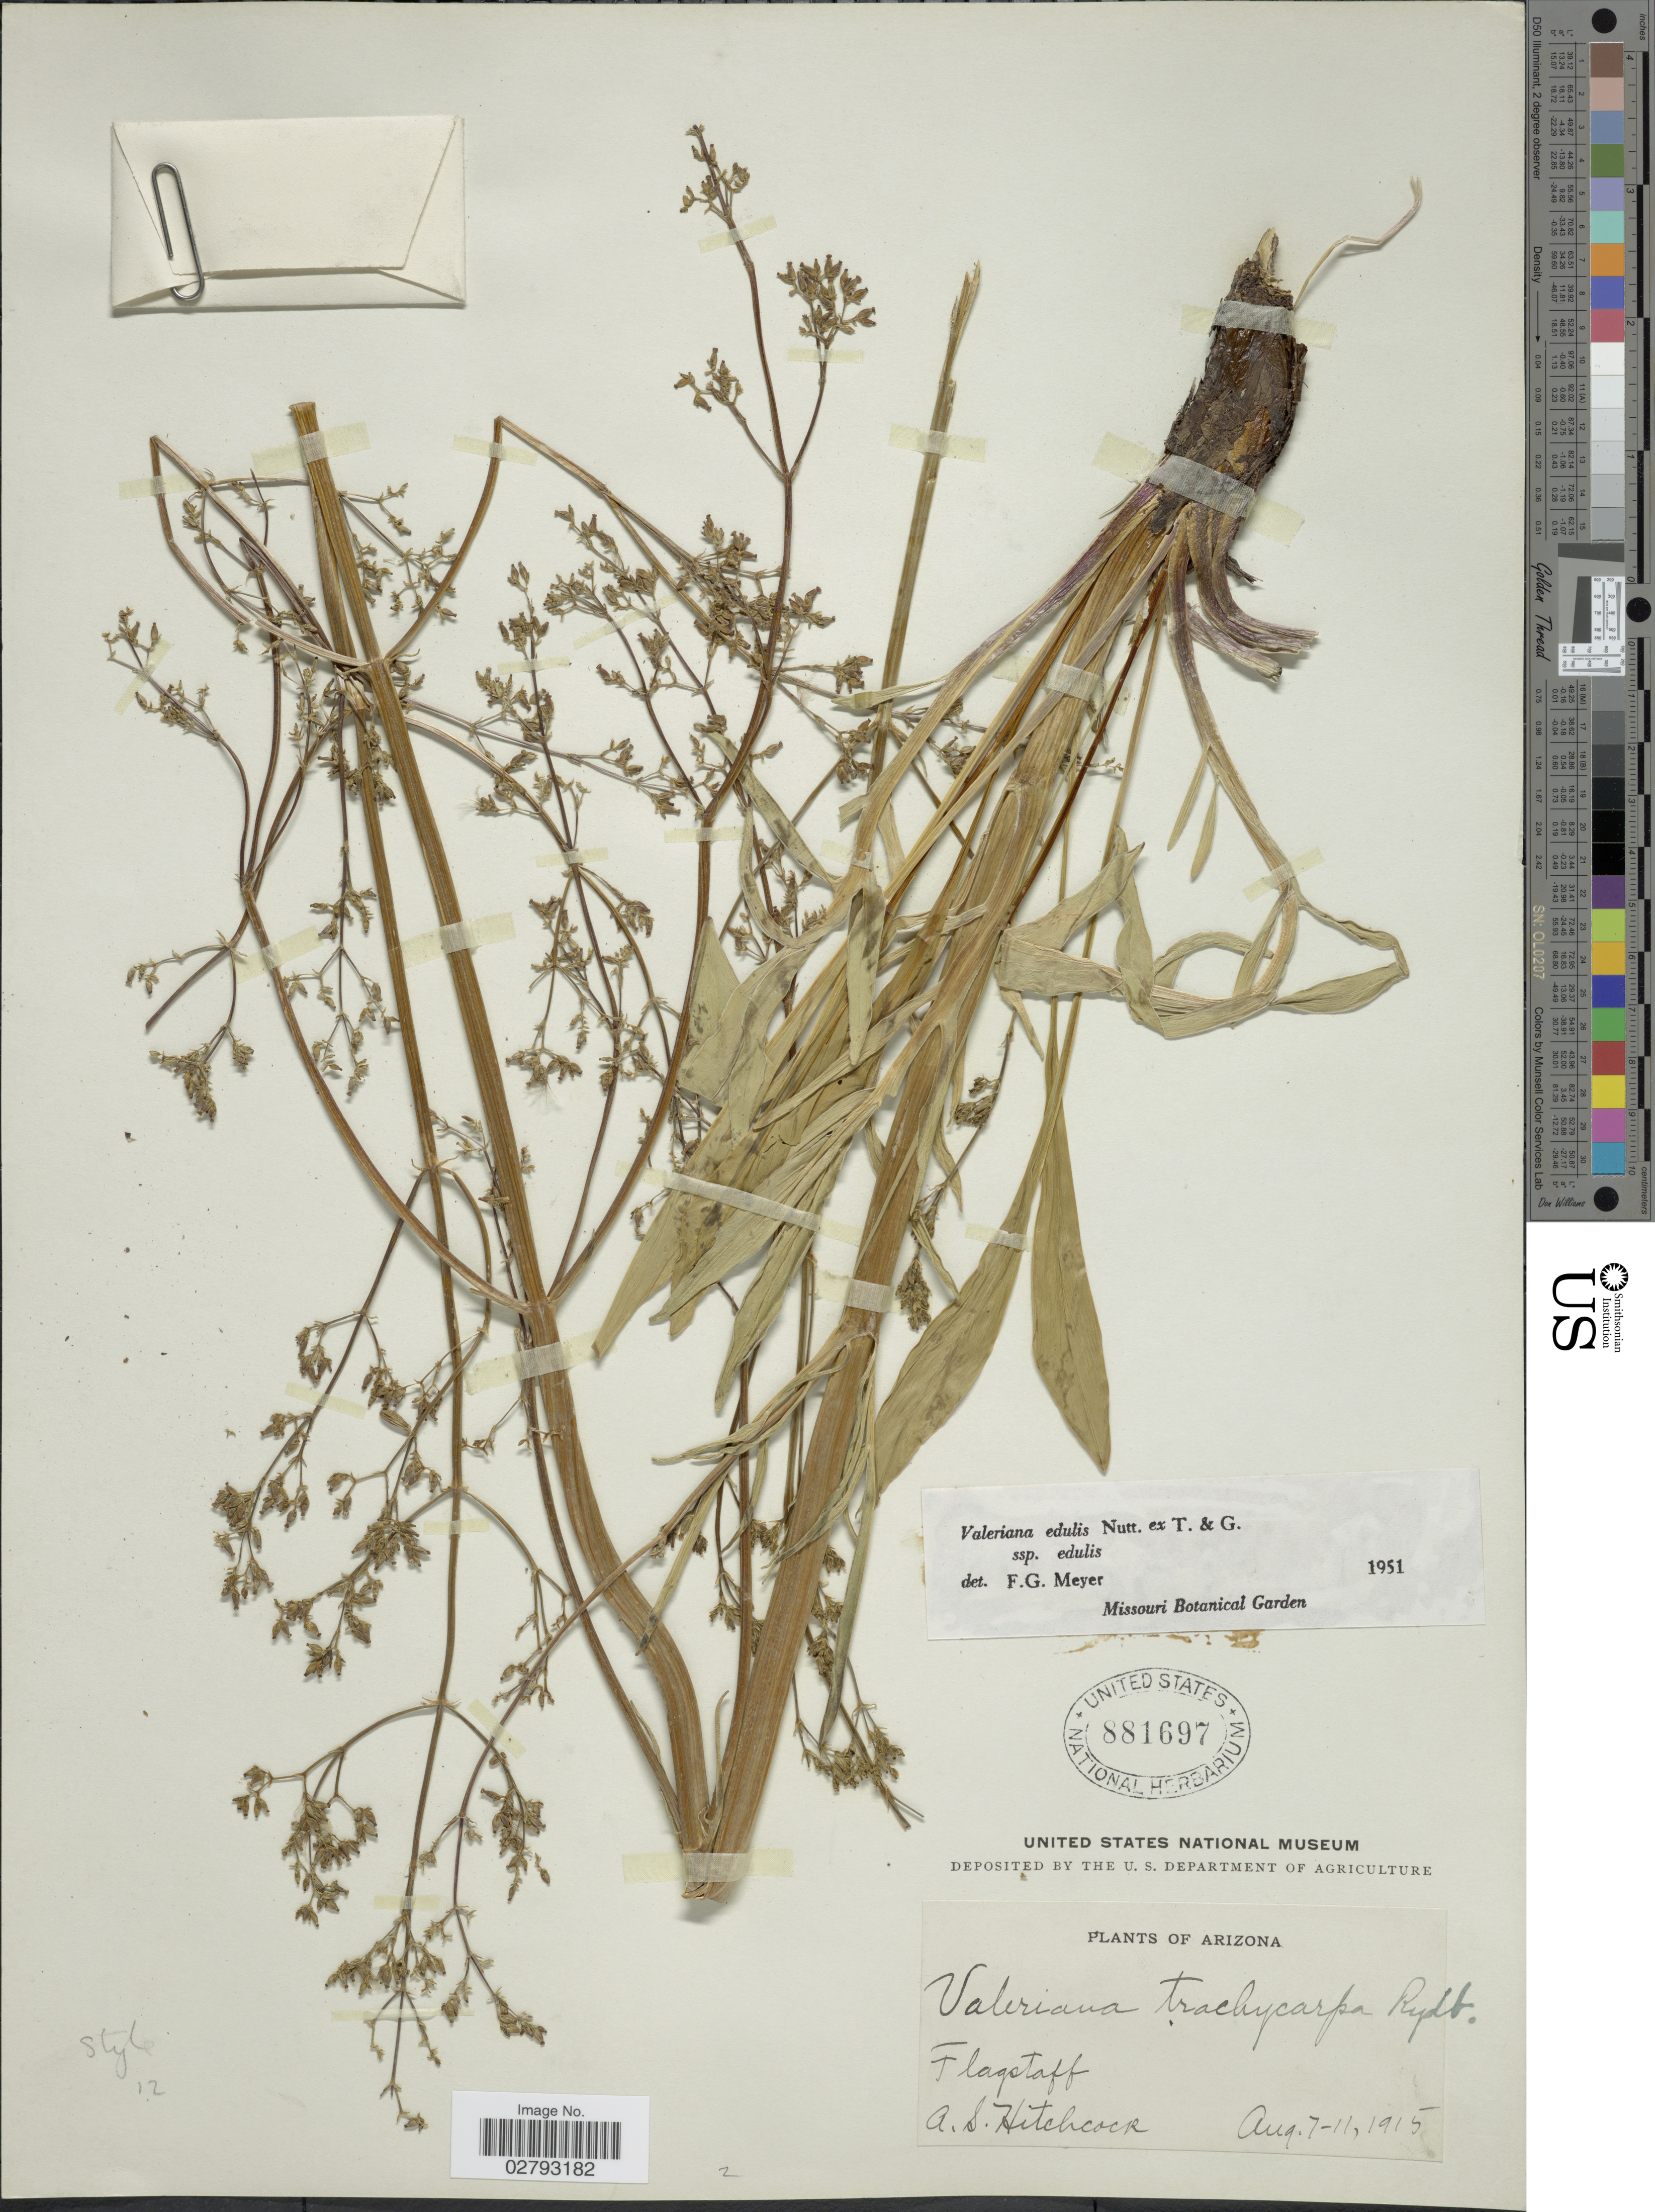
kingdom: Plantae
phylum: Tracheophyta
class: Magnoliopsida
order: Dipsacales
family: Caprifoliaceae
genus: Valeriana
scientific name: Valeriana edulis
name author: Nutt.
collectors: A. S. Hitchcock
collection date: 1915-08-07/1915-08-11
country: United States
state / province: Arizona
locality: Flagstaff.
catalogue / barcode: US 88697